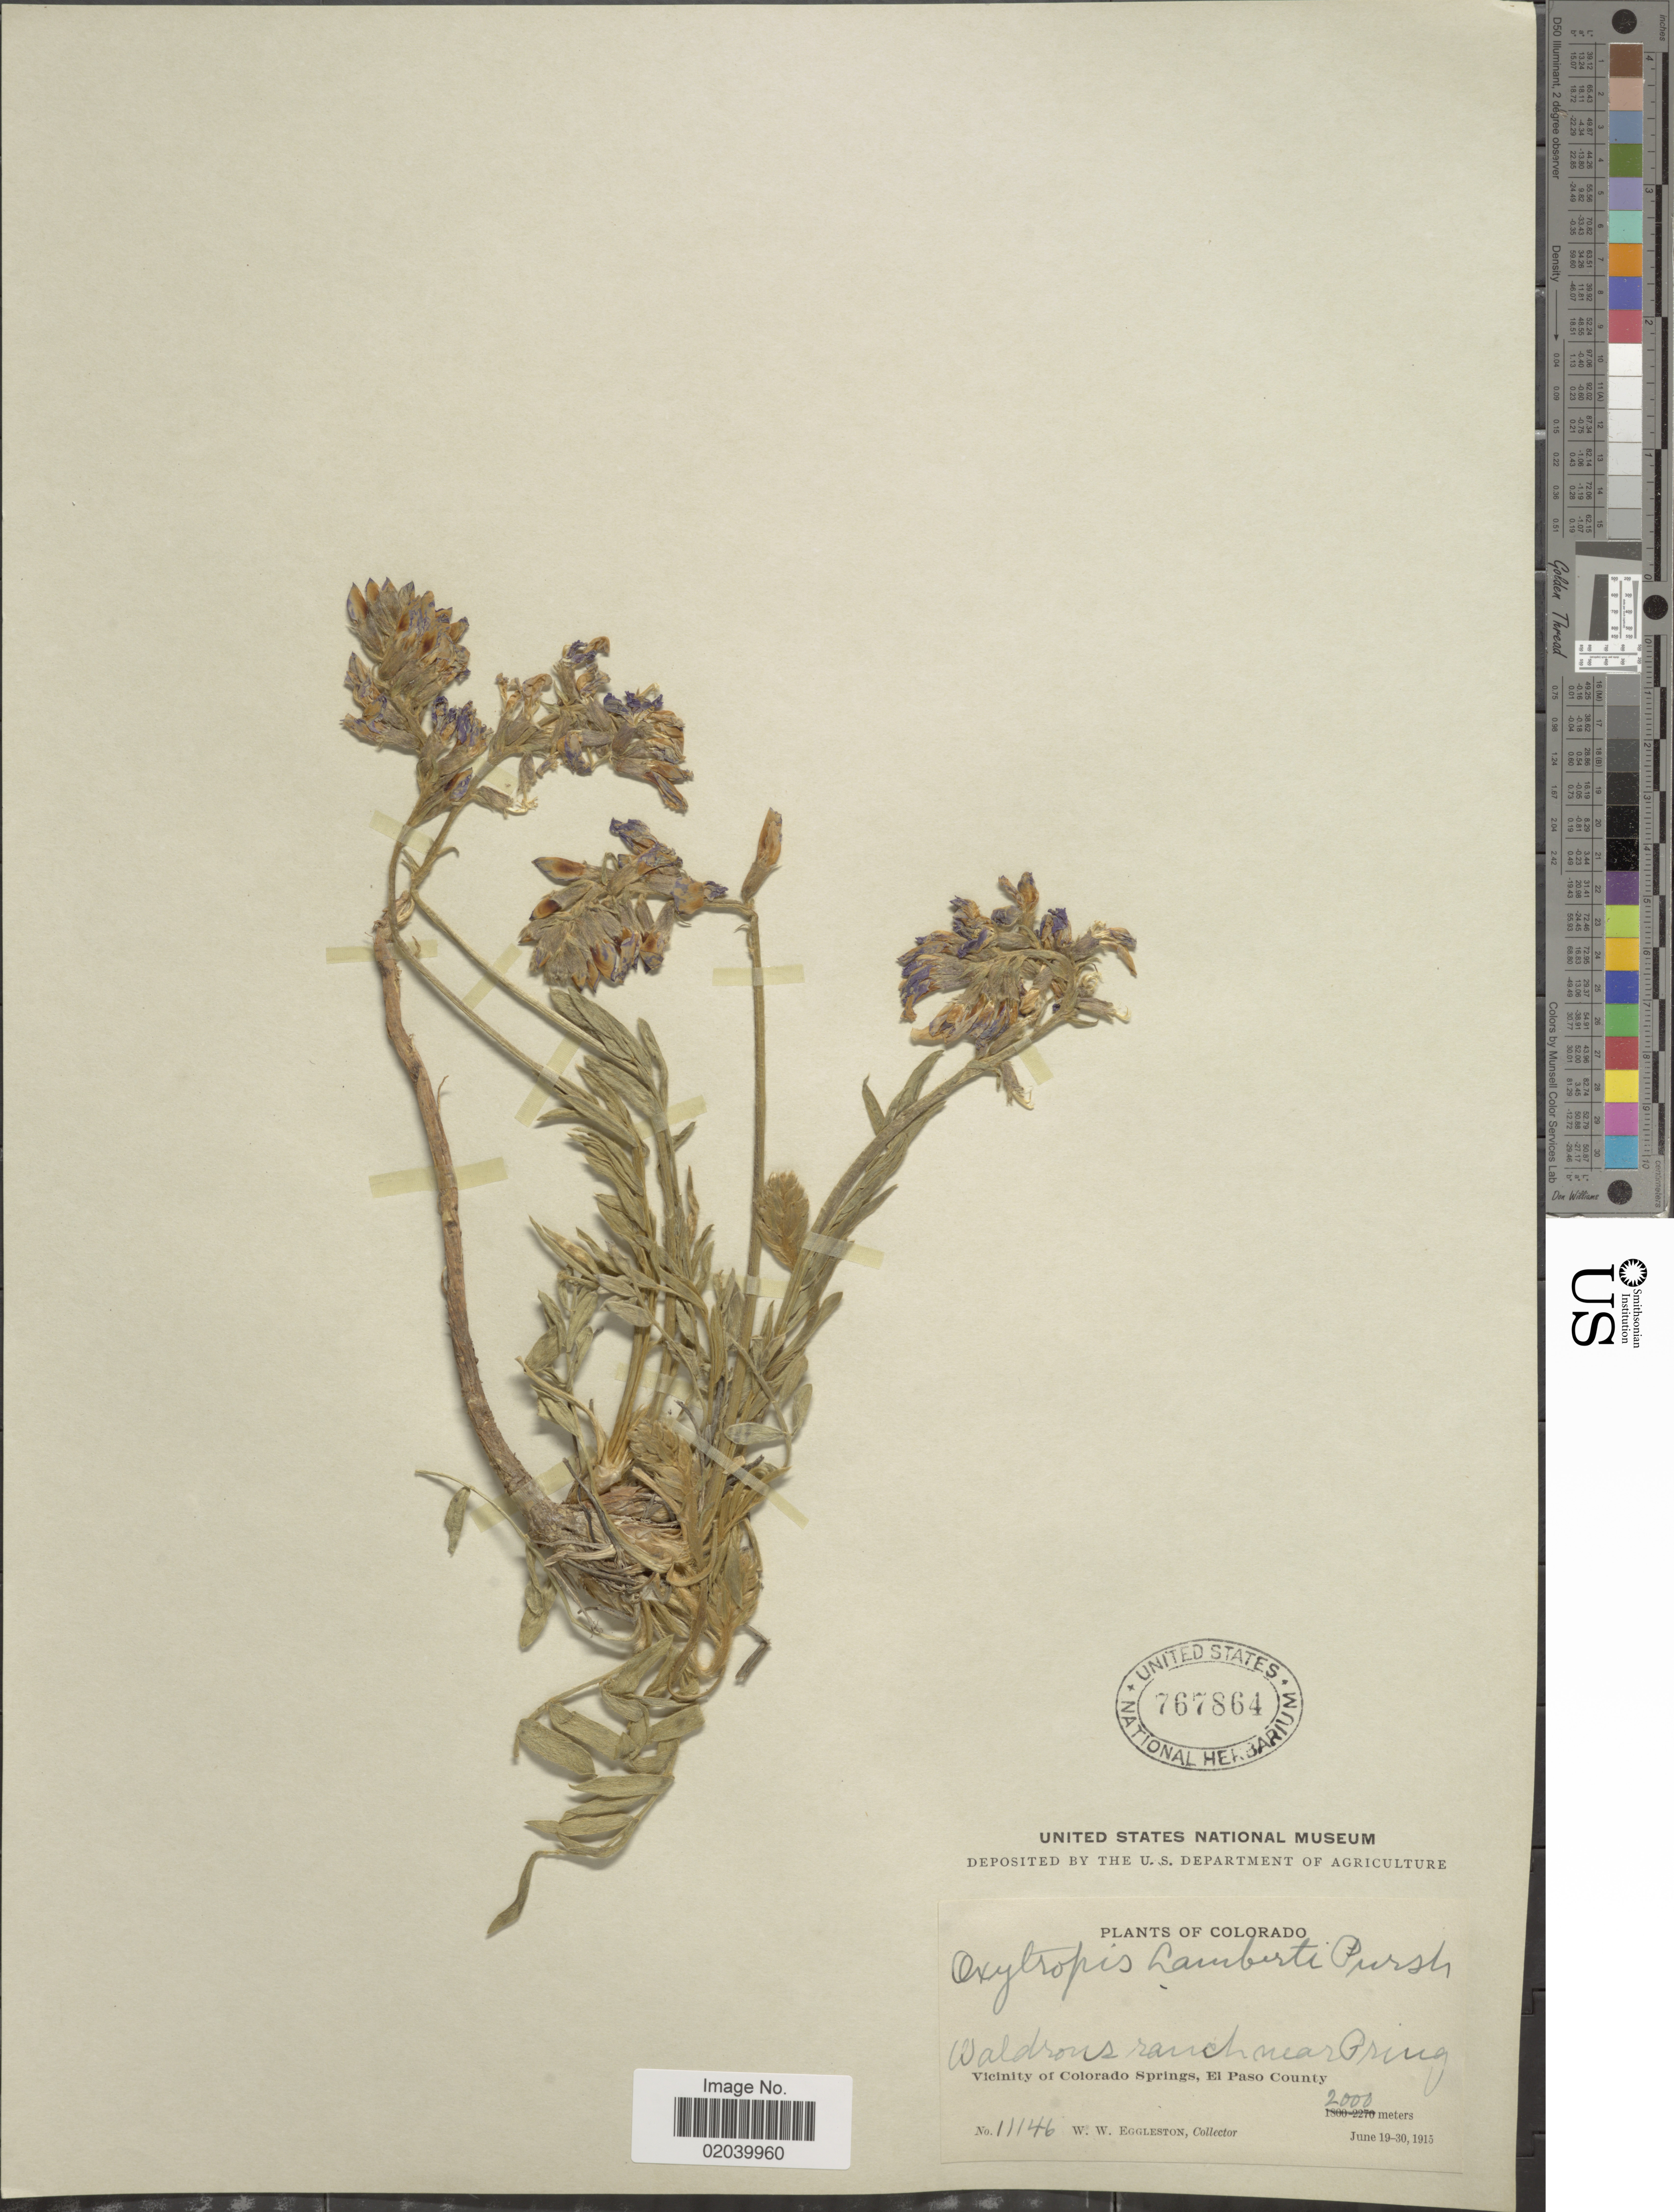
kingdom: Plantae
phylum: Tracheophyta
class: Magnoliopsida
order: Fabales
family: Fabaceae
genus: Oxytropis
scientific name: Oxytropis lambertii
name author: Pursh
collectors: W. W. Eggleston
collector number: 11146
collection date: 1915-06-19/1915-06-30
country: United States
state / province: Colorado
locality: Waldrons ranch near Pring, Vicinity of Colorado Springs, El Paso County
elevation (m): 2000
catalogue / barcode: US 767864